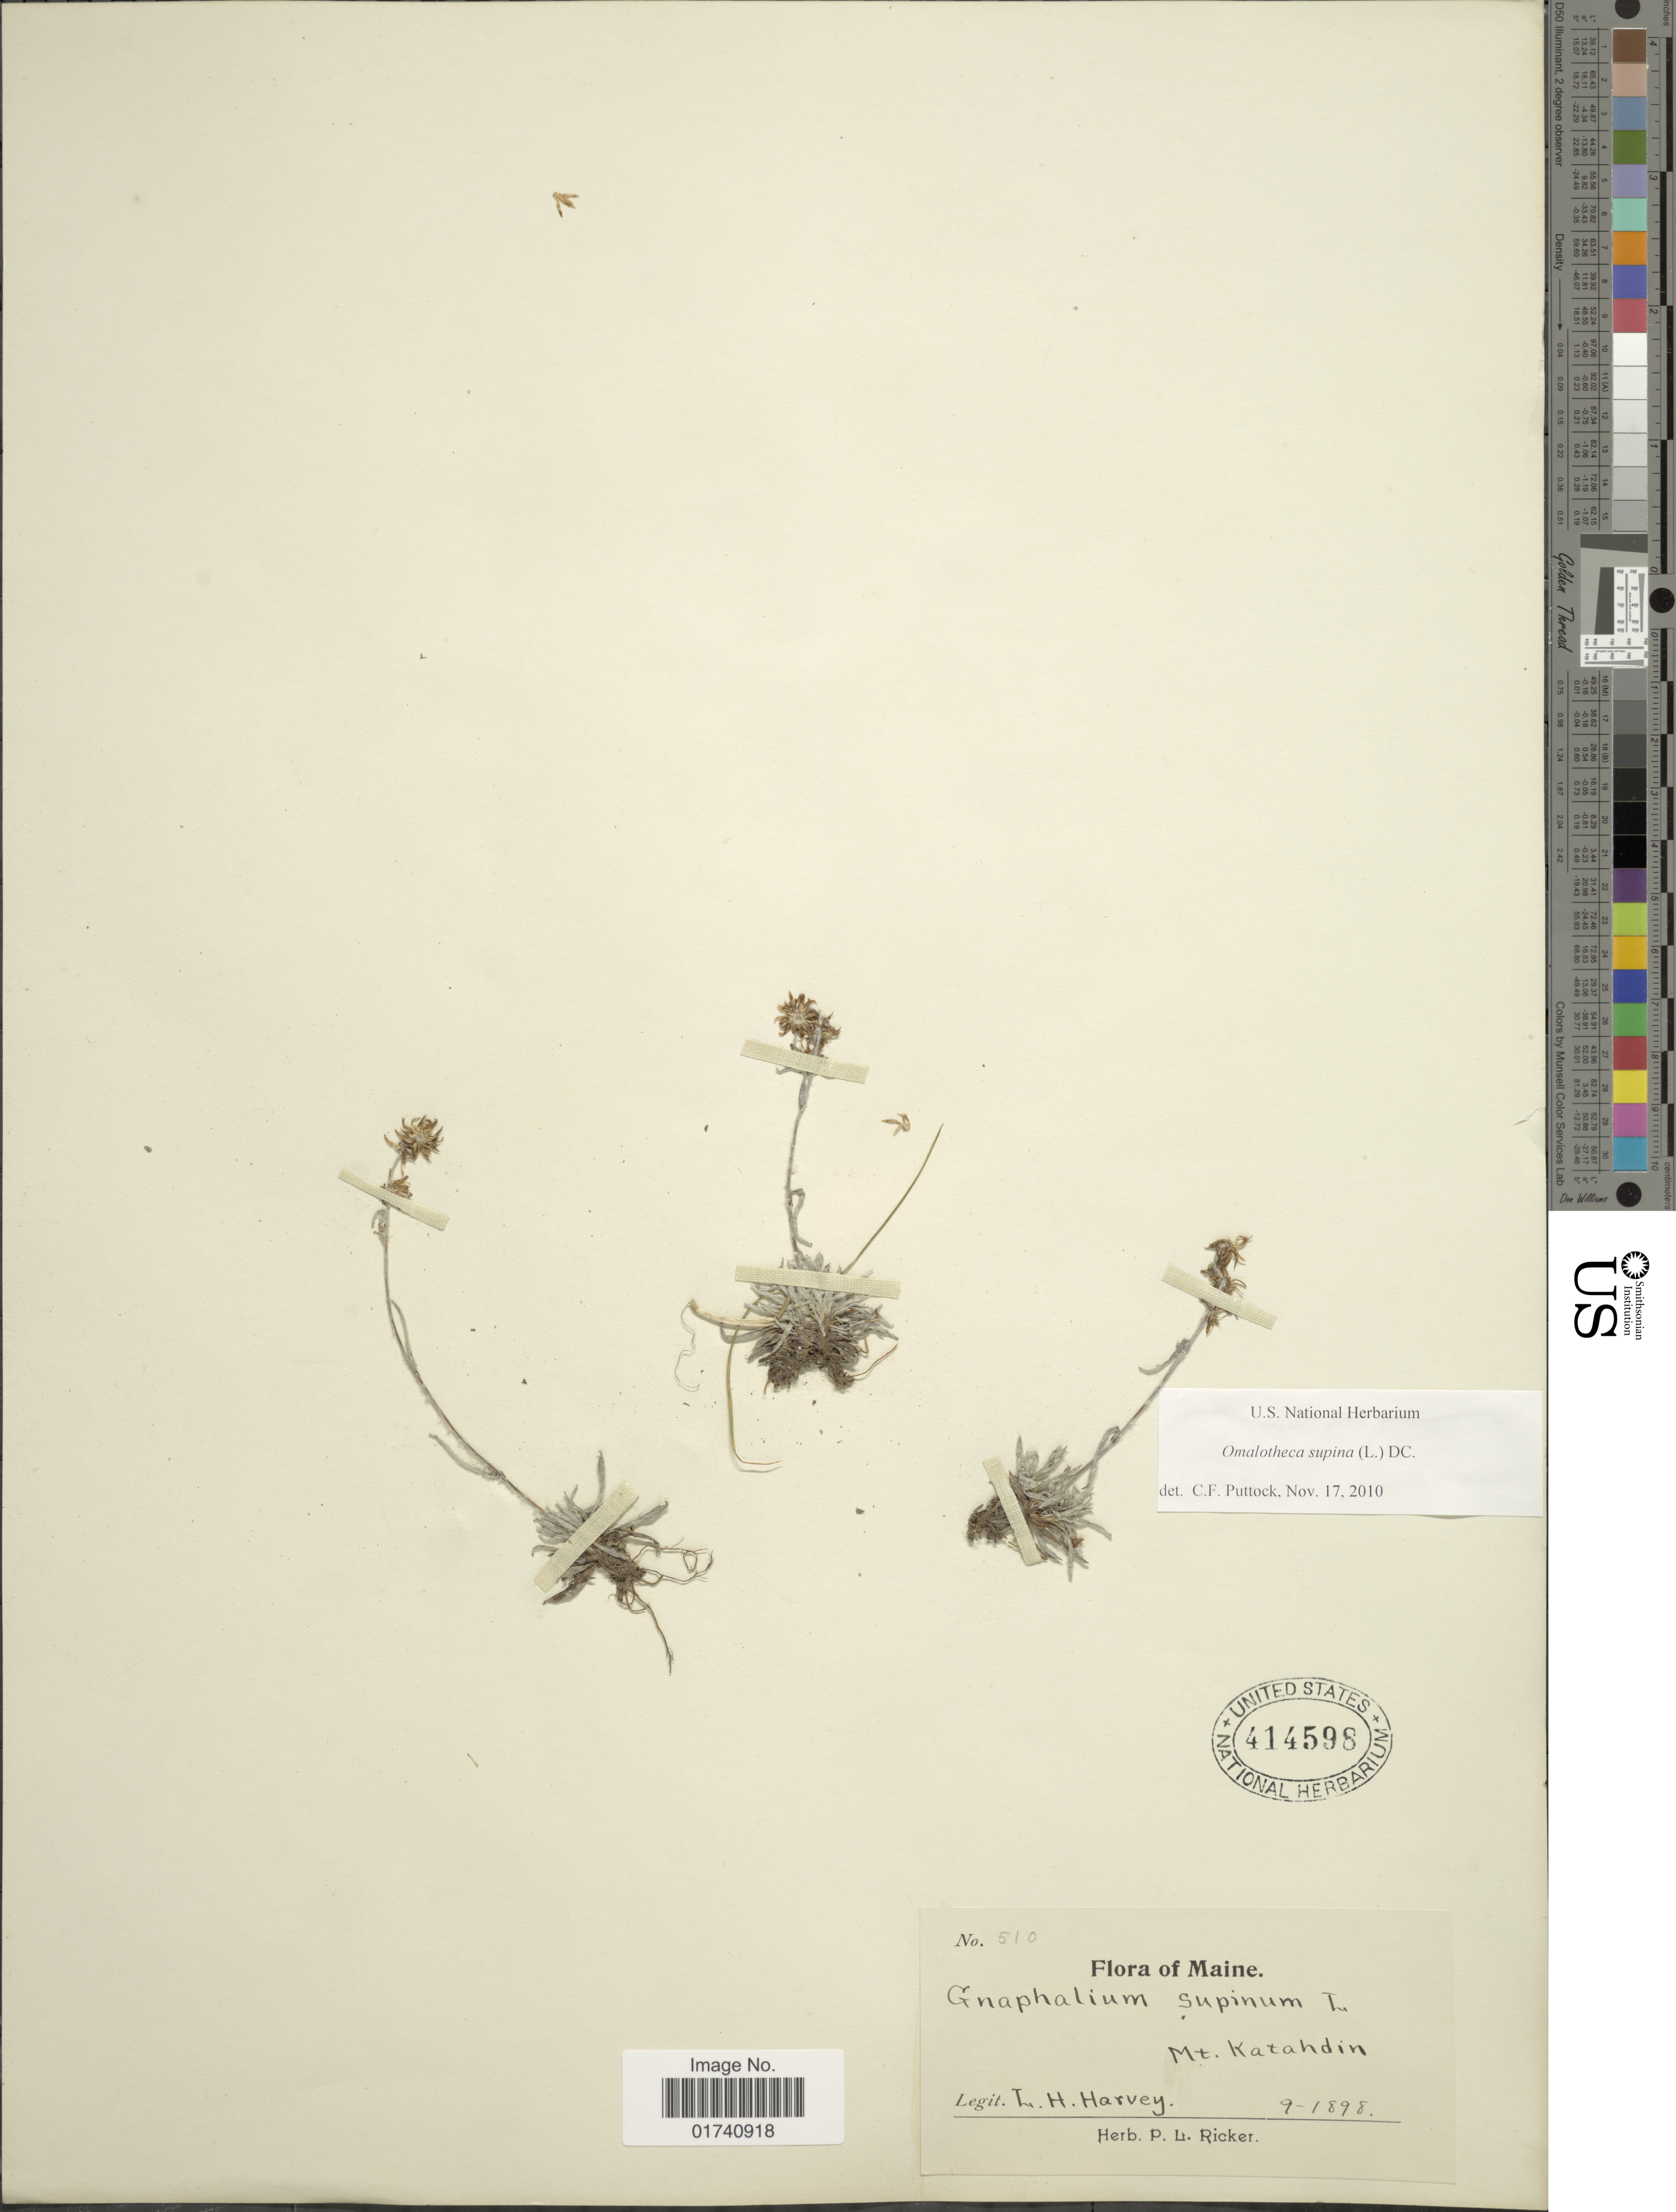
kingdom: Plantae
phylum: Tracheophyta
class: Magnoliopsida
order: Asterales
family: Asteraceae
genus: Omalotheca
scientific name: Omalotheca supina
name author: (L.) DC.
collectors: L. H. Harvey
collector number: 510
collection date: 1898-09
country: United States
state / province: Maine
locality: Mt. Katahdin.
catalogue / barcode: US 414598